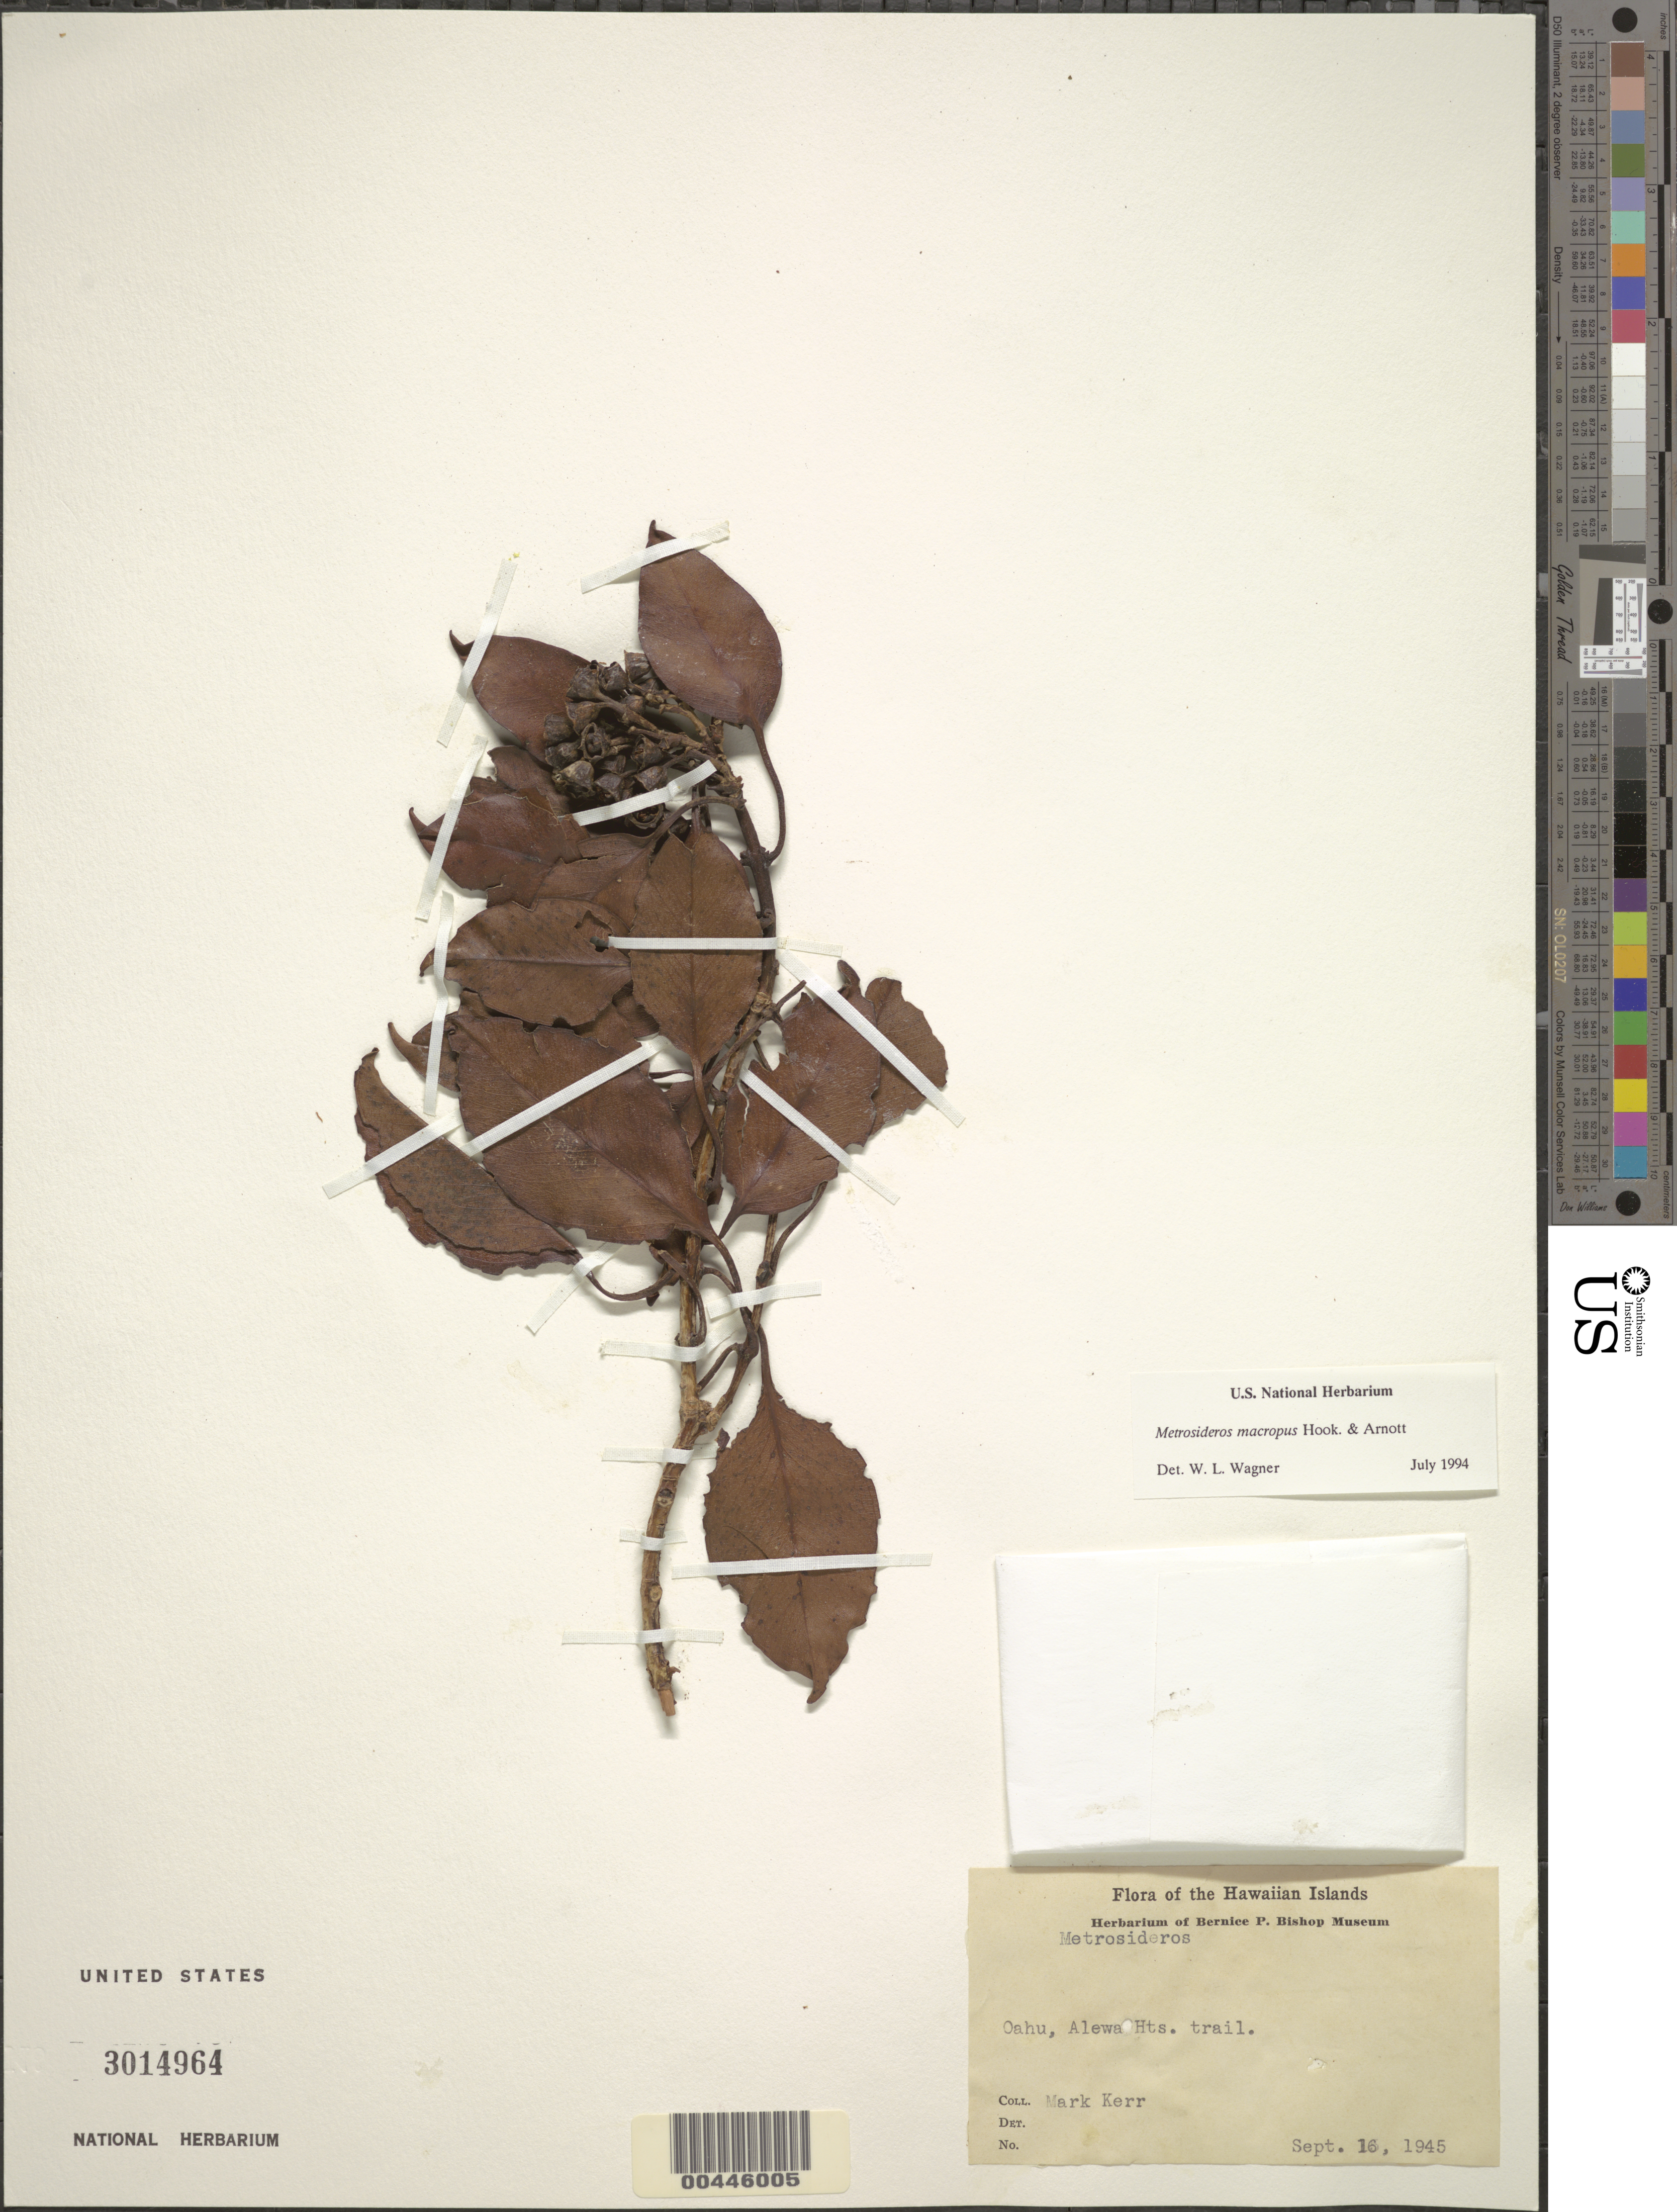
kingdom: Plantae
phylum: Tracheophyta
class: Magnoliopsida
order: Myrtales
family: Myrtaceae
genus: Metrosideros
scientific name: Metrosideros macropus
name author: Hook. & Arn.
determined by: Wagner, W. L., (BOT), Smithsonian Institution - National Museum of Natural History (UNITED STATES)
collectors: M. E. Kerr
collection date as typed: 16 Sep 1945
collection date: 1945-09-16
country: United States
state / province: Hawaii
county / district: Honolulu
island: Oahu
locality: Alewa Hts. Trail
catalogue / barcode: US 3014964